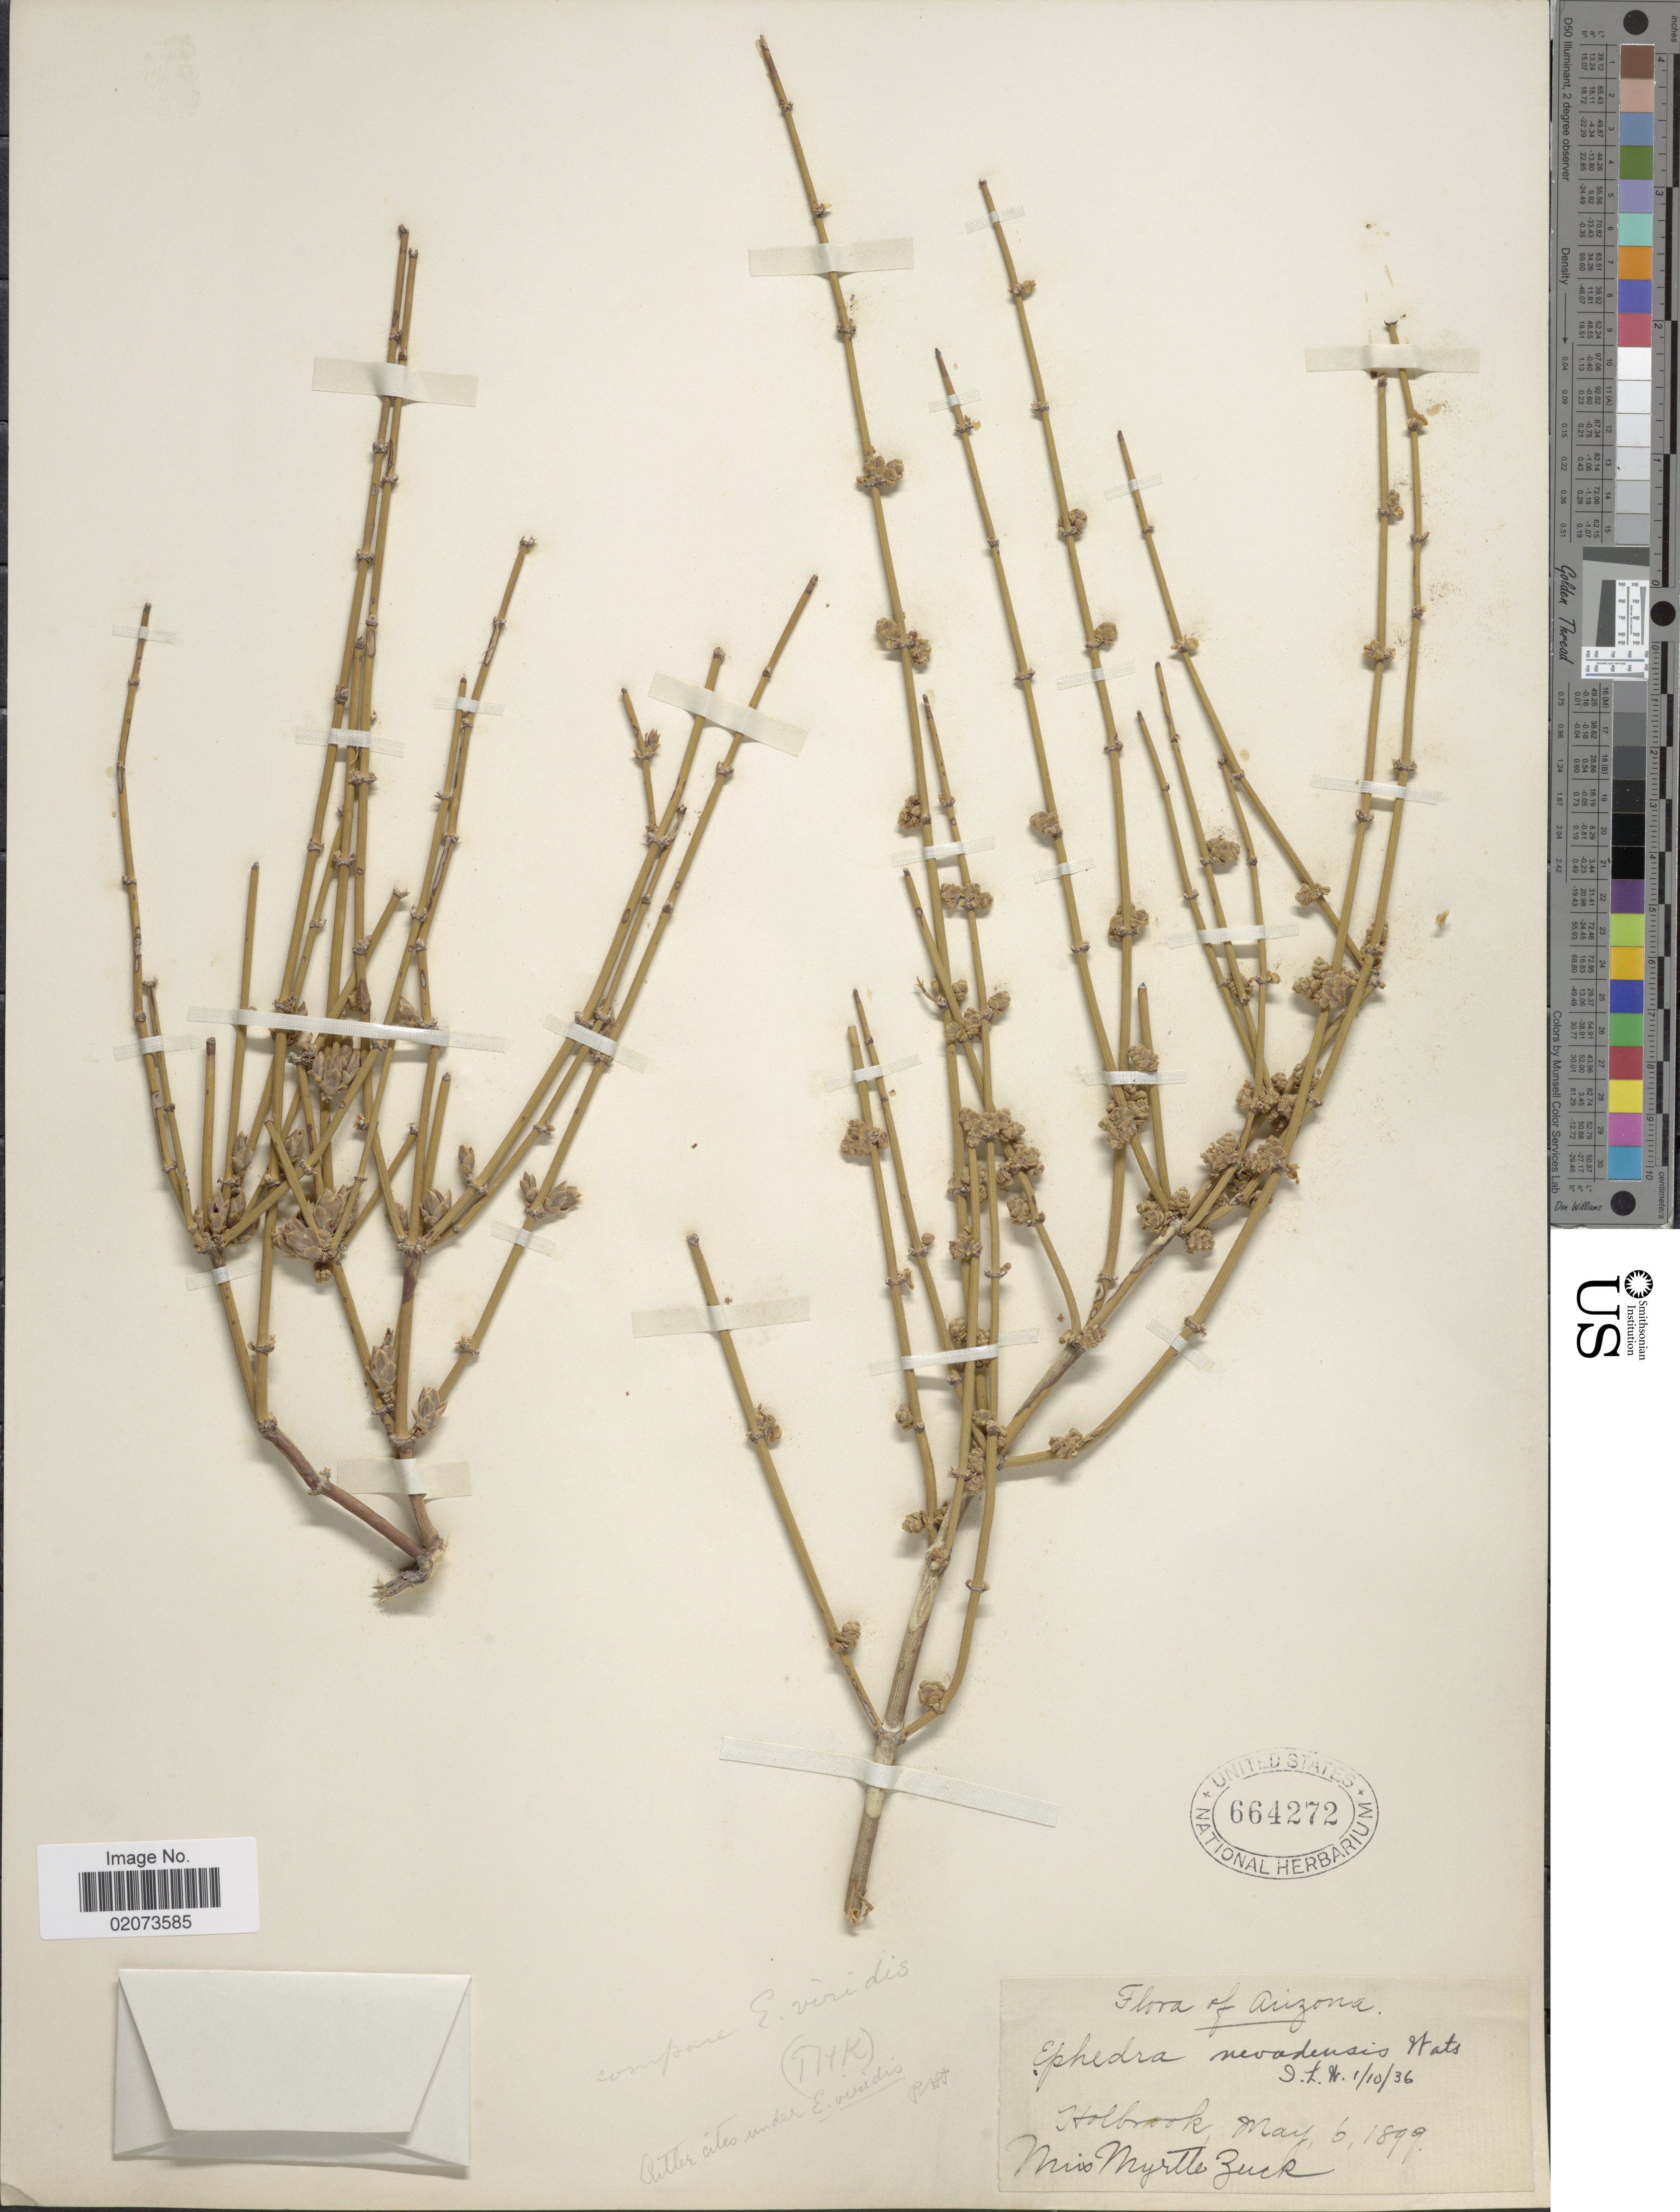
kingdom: Plantae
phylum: Tracheophyta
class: Gnetopsida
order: Ephedrales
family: Ephedraceae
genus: Ephedra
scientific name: Ephedra viridis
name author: Coville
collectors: M. Zuck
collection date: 1899-05-06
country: United States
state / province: Arizona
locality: Holbrook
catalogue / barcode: US 664272